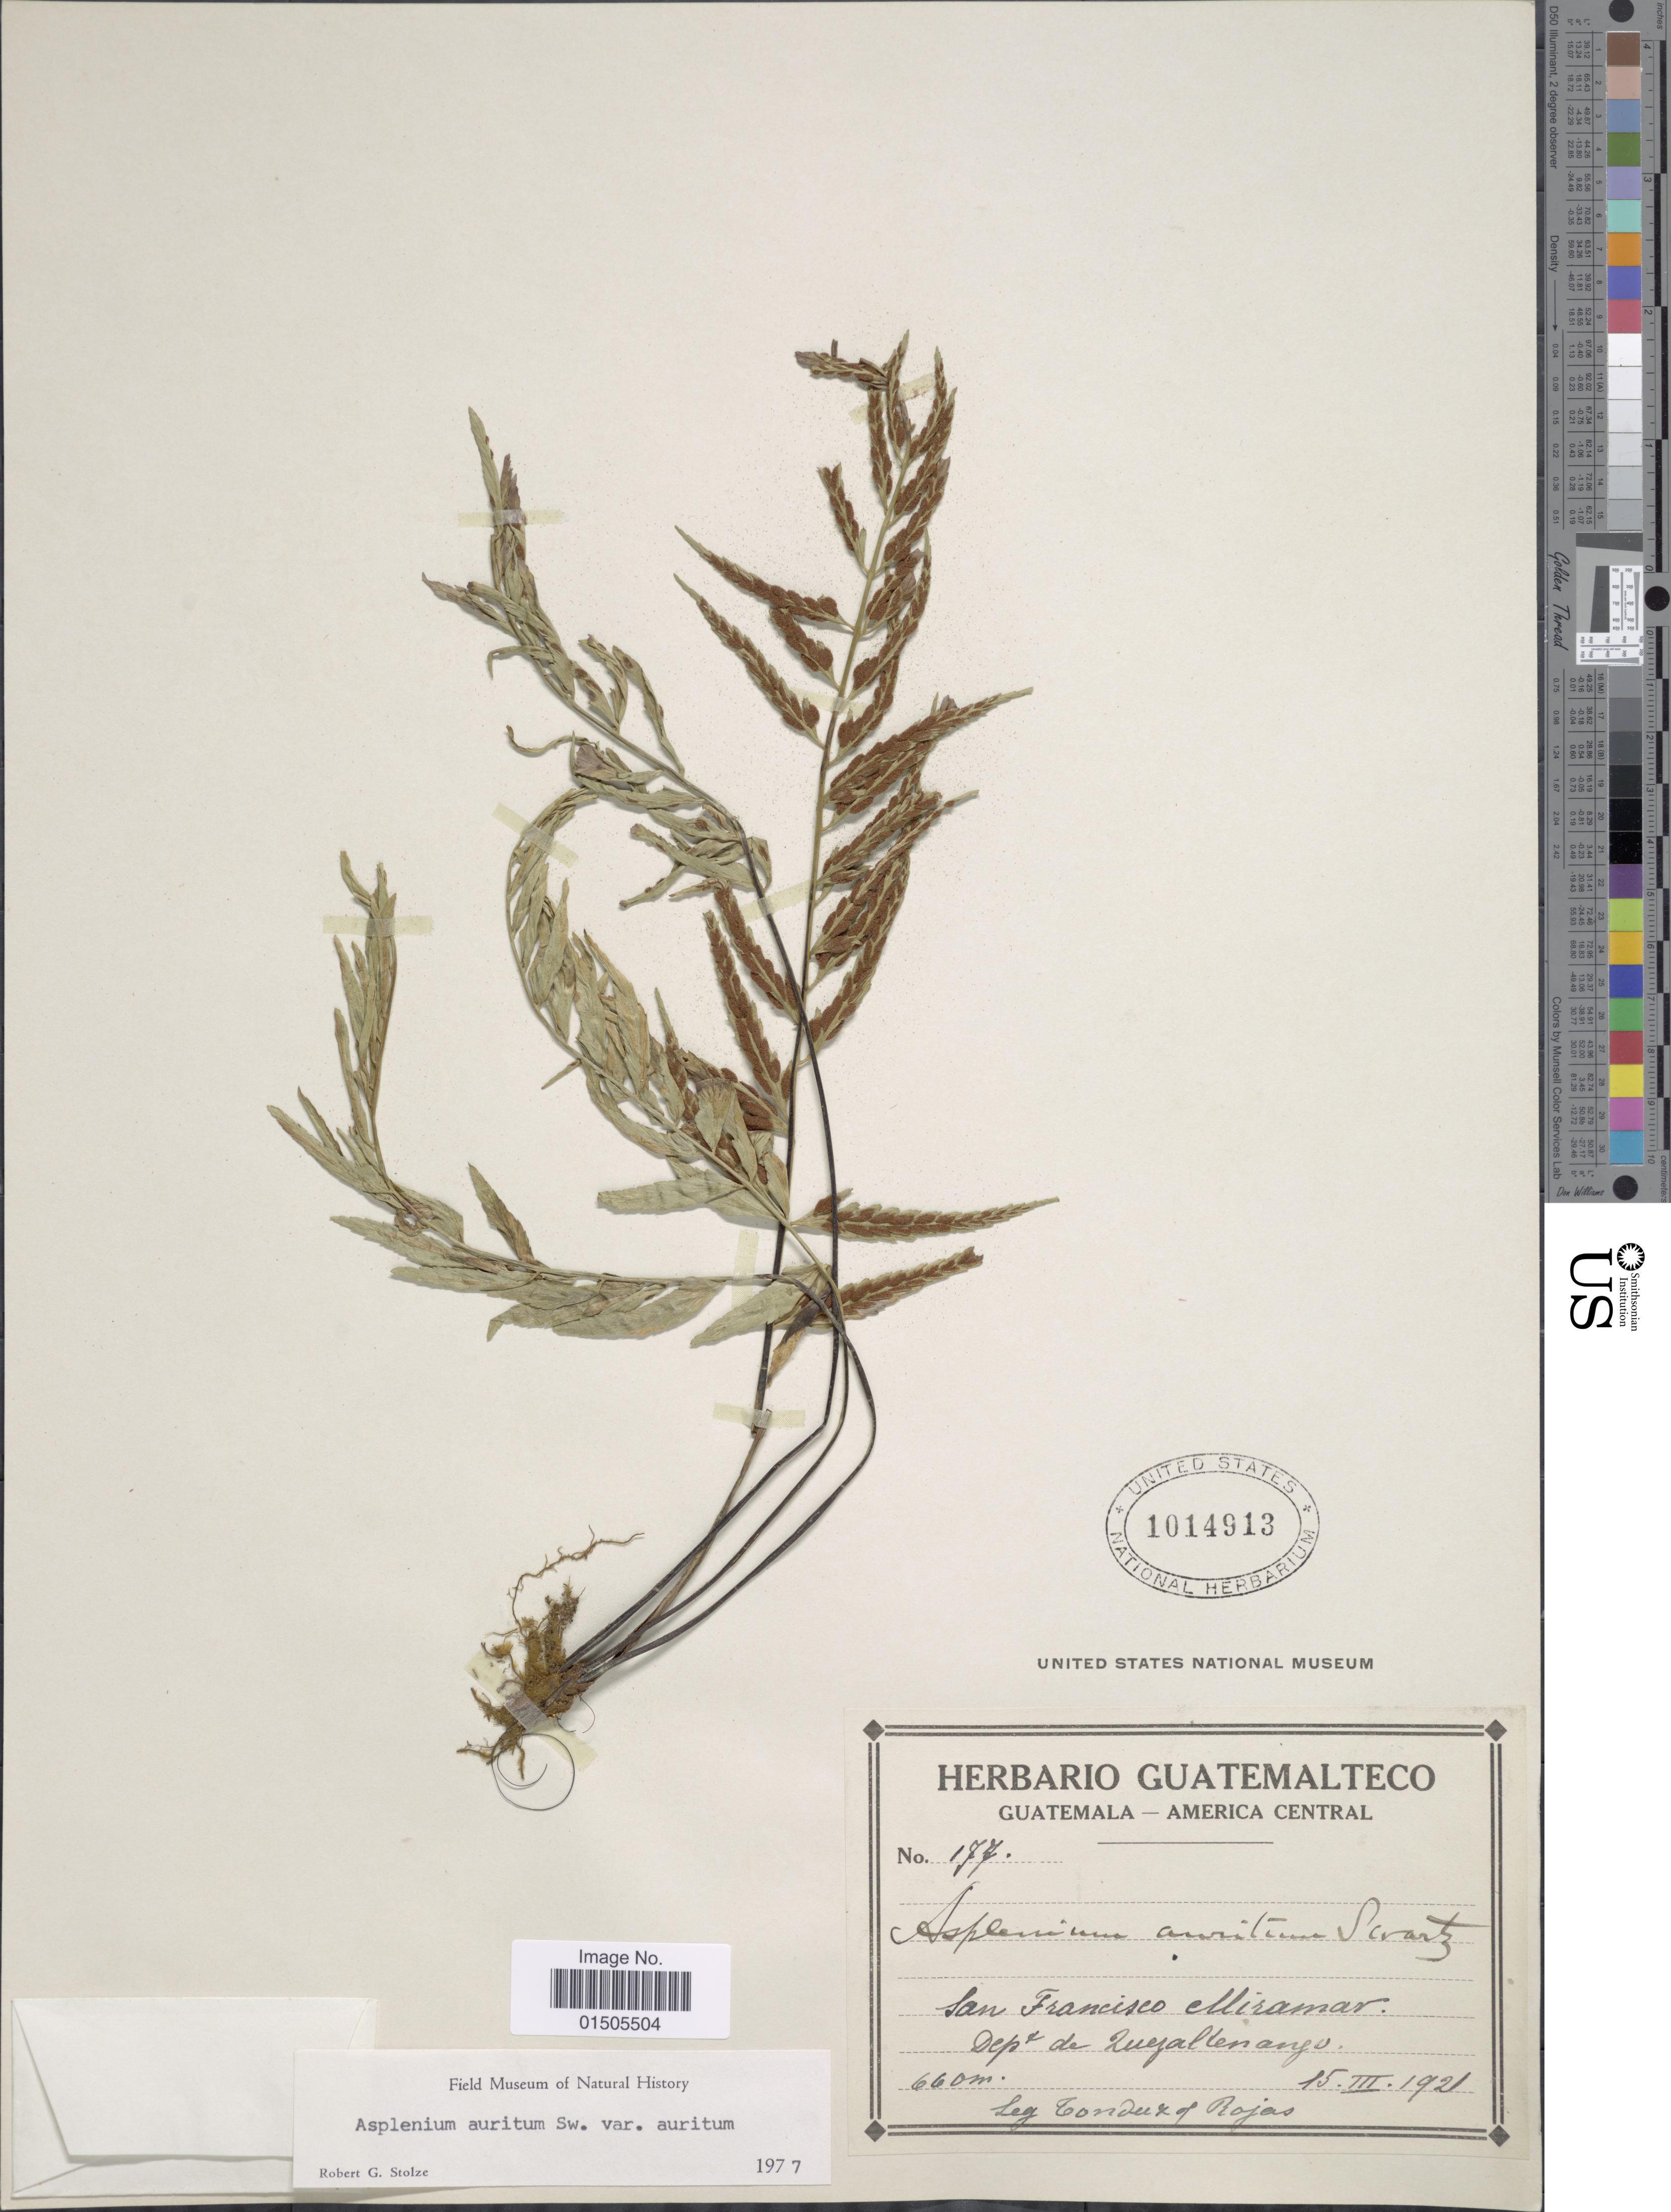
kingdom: Plantae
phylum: Tracheophyta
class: Polypodiopsida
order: Polypodiales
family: Aspleniaceae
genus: Asplenium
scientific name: Asplenium auritum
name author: Sw.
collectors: A. Tonduz & Rojas, --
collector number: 177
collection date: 1921-03-15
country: Guatemala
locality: San Francisco Miramar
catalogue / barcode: US 1014913